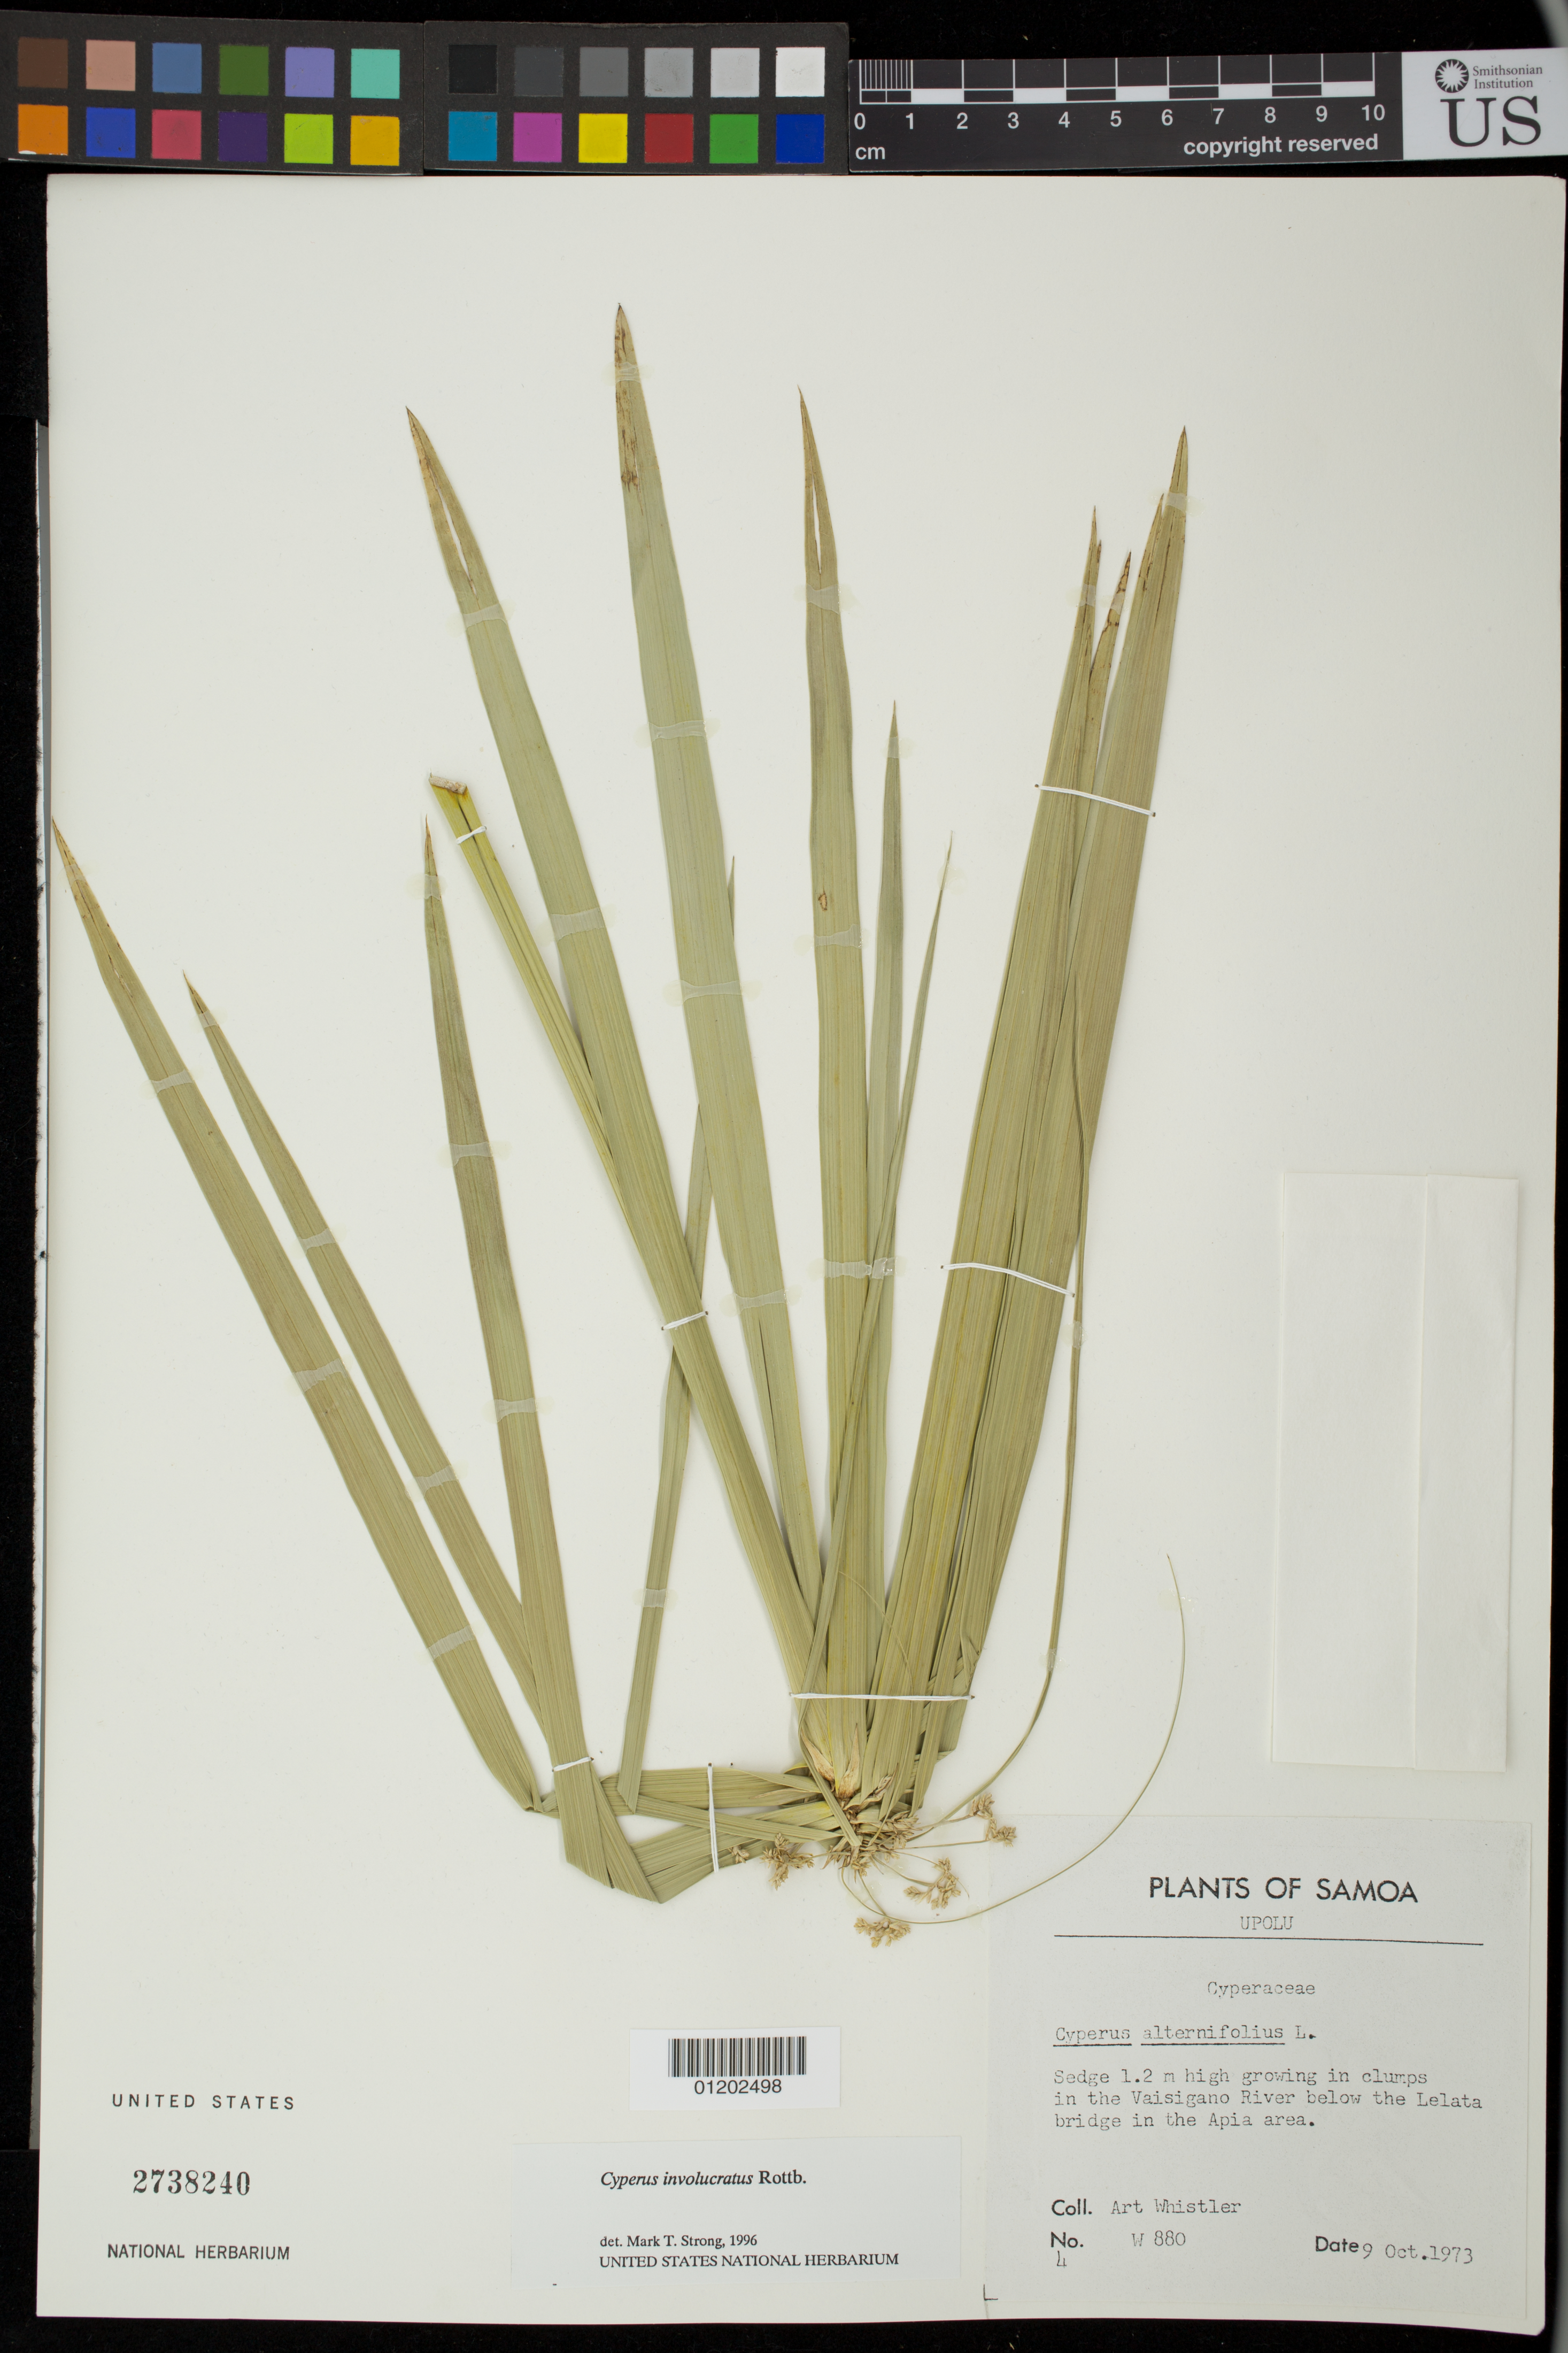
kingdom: Plantae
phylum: Tracheophyta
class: Liliopsida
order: Poales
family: Cyperaceae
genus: Cyperus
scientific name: Cyperus involucratus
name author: Rottb.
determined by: Strong, M. T., (US), Smithsonian Institution - National Museum of Natural History (UNITED STATES)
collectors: A. Whistler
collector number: W880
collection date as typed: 09 Oct 1973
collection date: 1973-10-09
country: Samoa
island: Upolu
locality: In the Vaisingano river below the Lelata bridge in the Apia area.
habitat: in river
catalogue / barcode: US 2738240